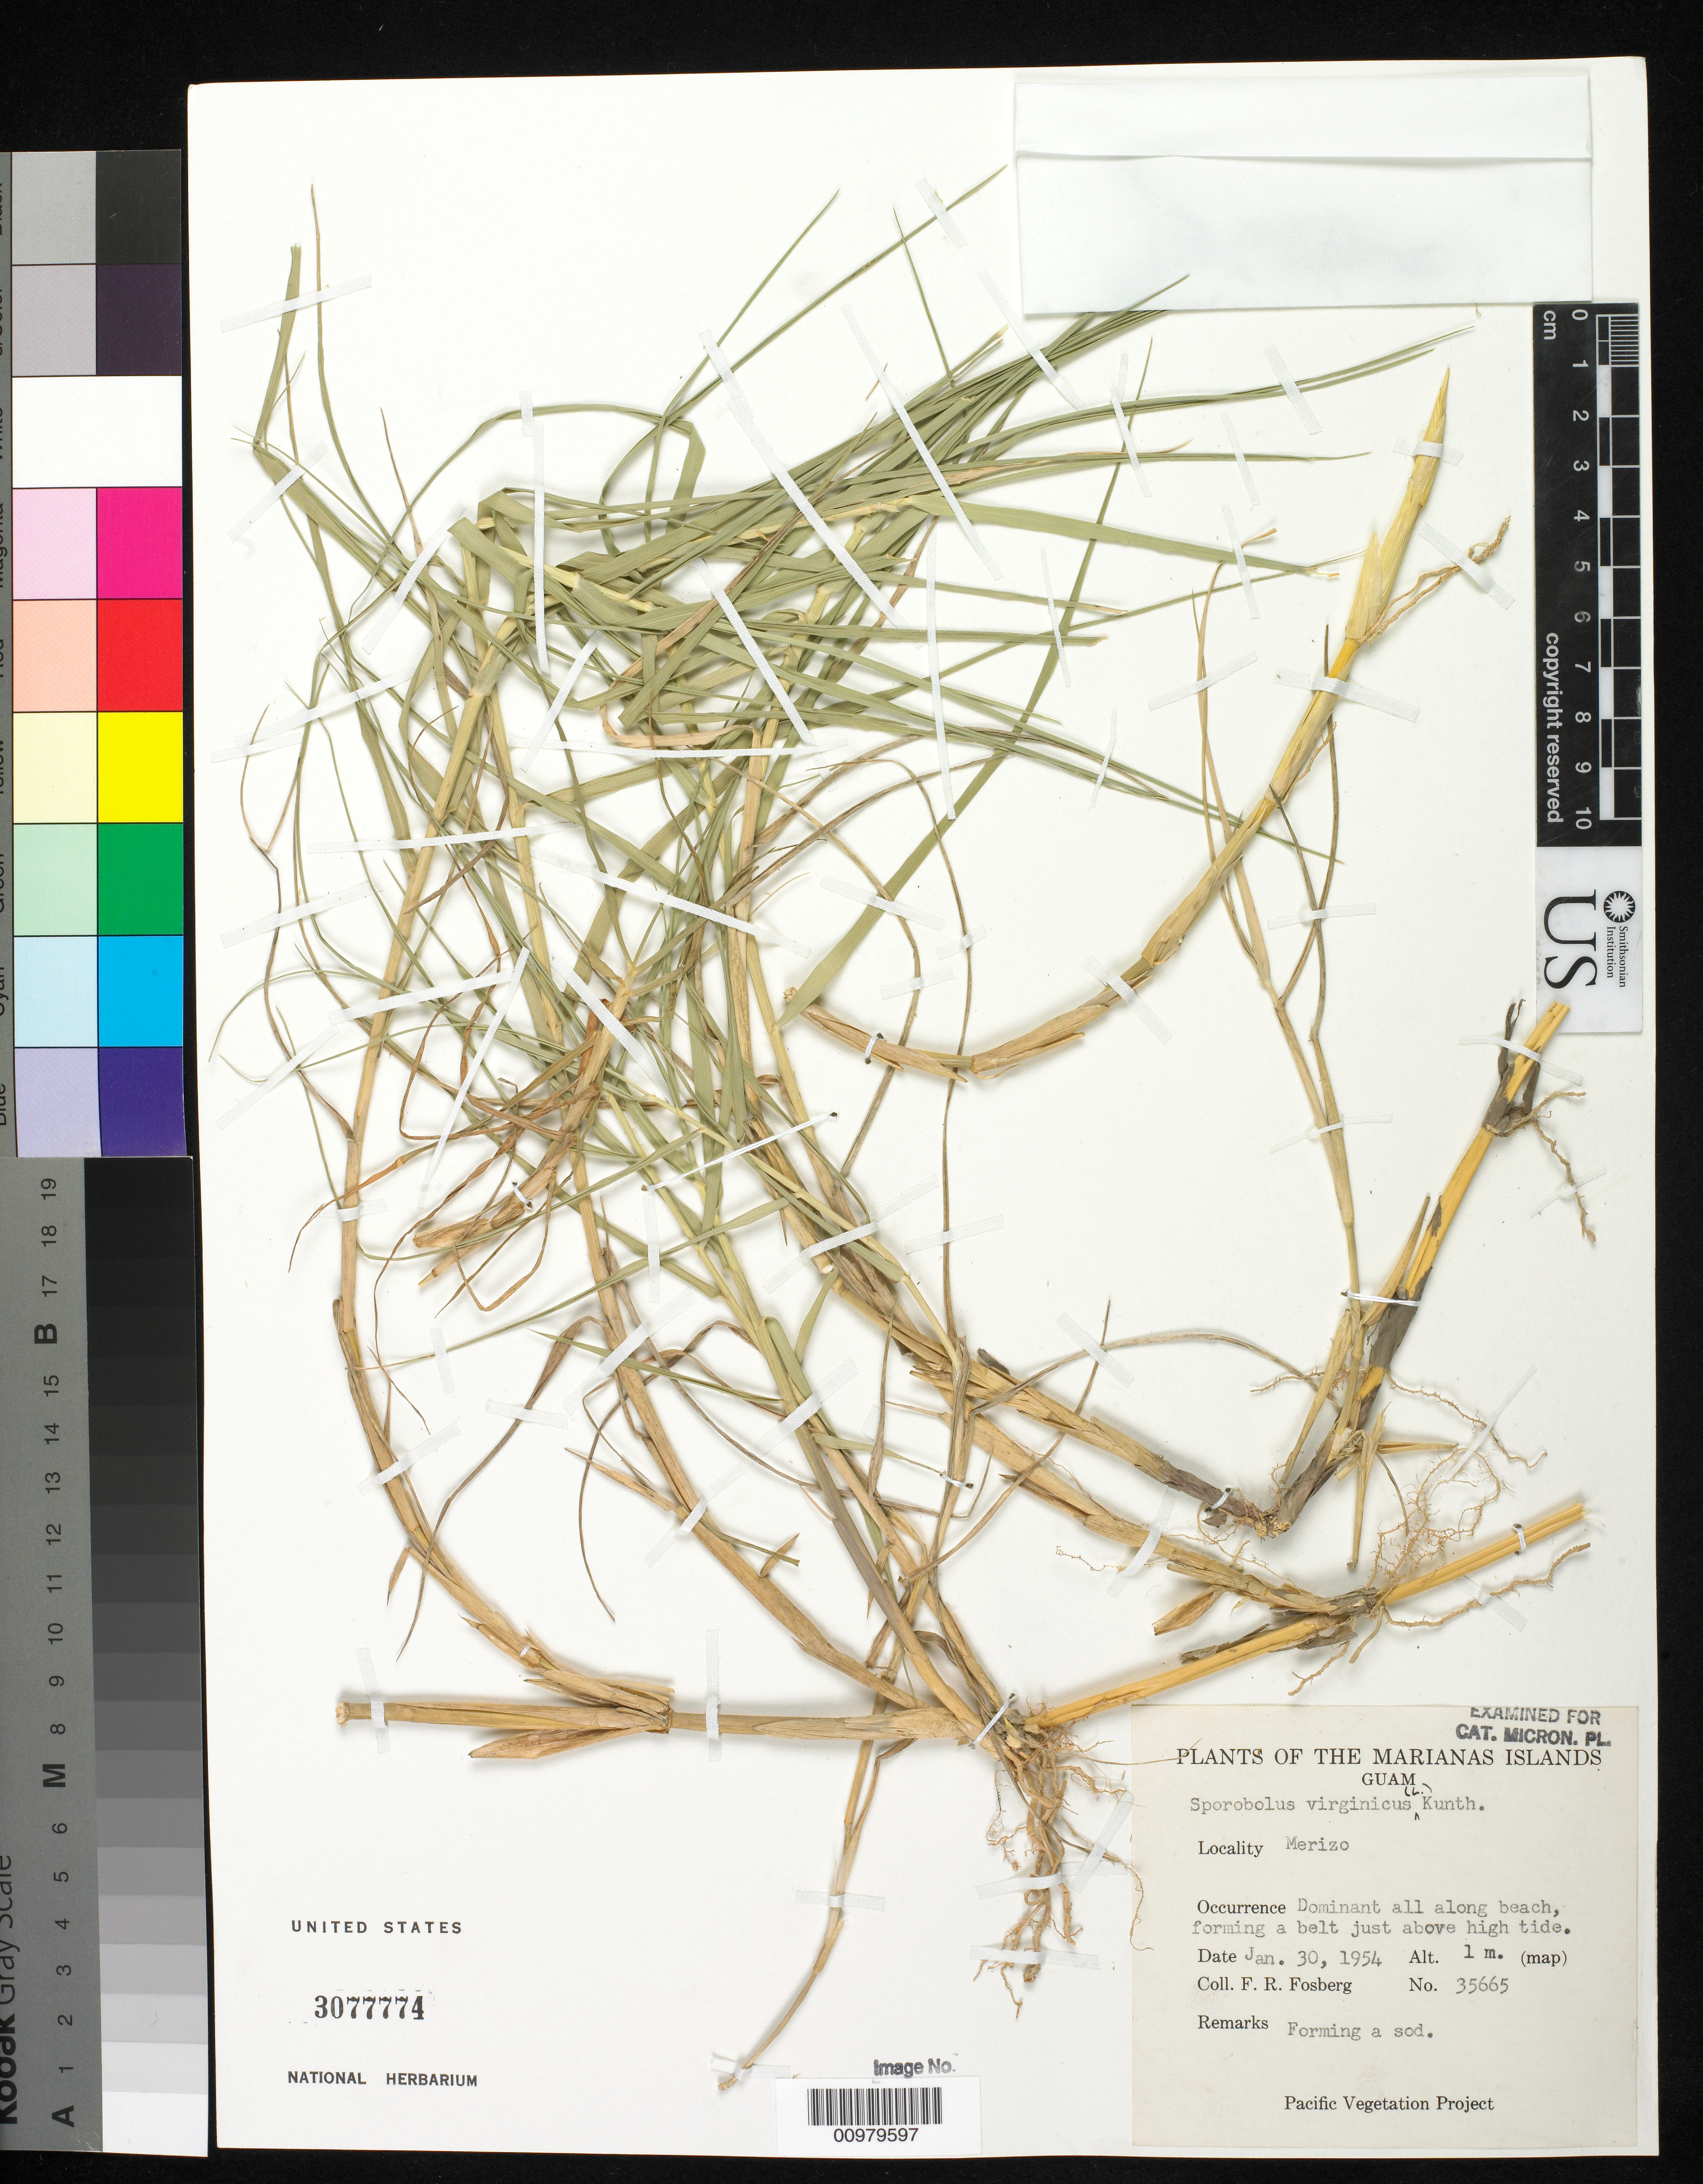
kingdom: Plantae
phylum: Tracheophyta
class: Liliopsida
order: Poales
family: Poaceae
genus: Sporobolus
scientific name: Sporobolus virginicus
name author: (L.) Kunth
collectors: F. R. Fosberg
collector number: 35665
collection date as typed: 30 Jan 1954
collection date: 1954-01-30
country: Guam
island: Guam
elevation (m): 0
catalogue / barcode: US 3077774